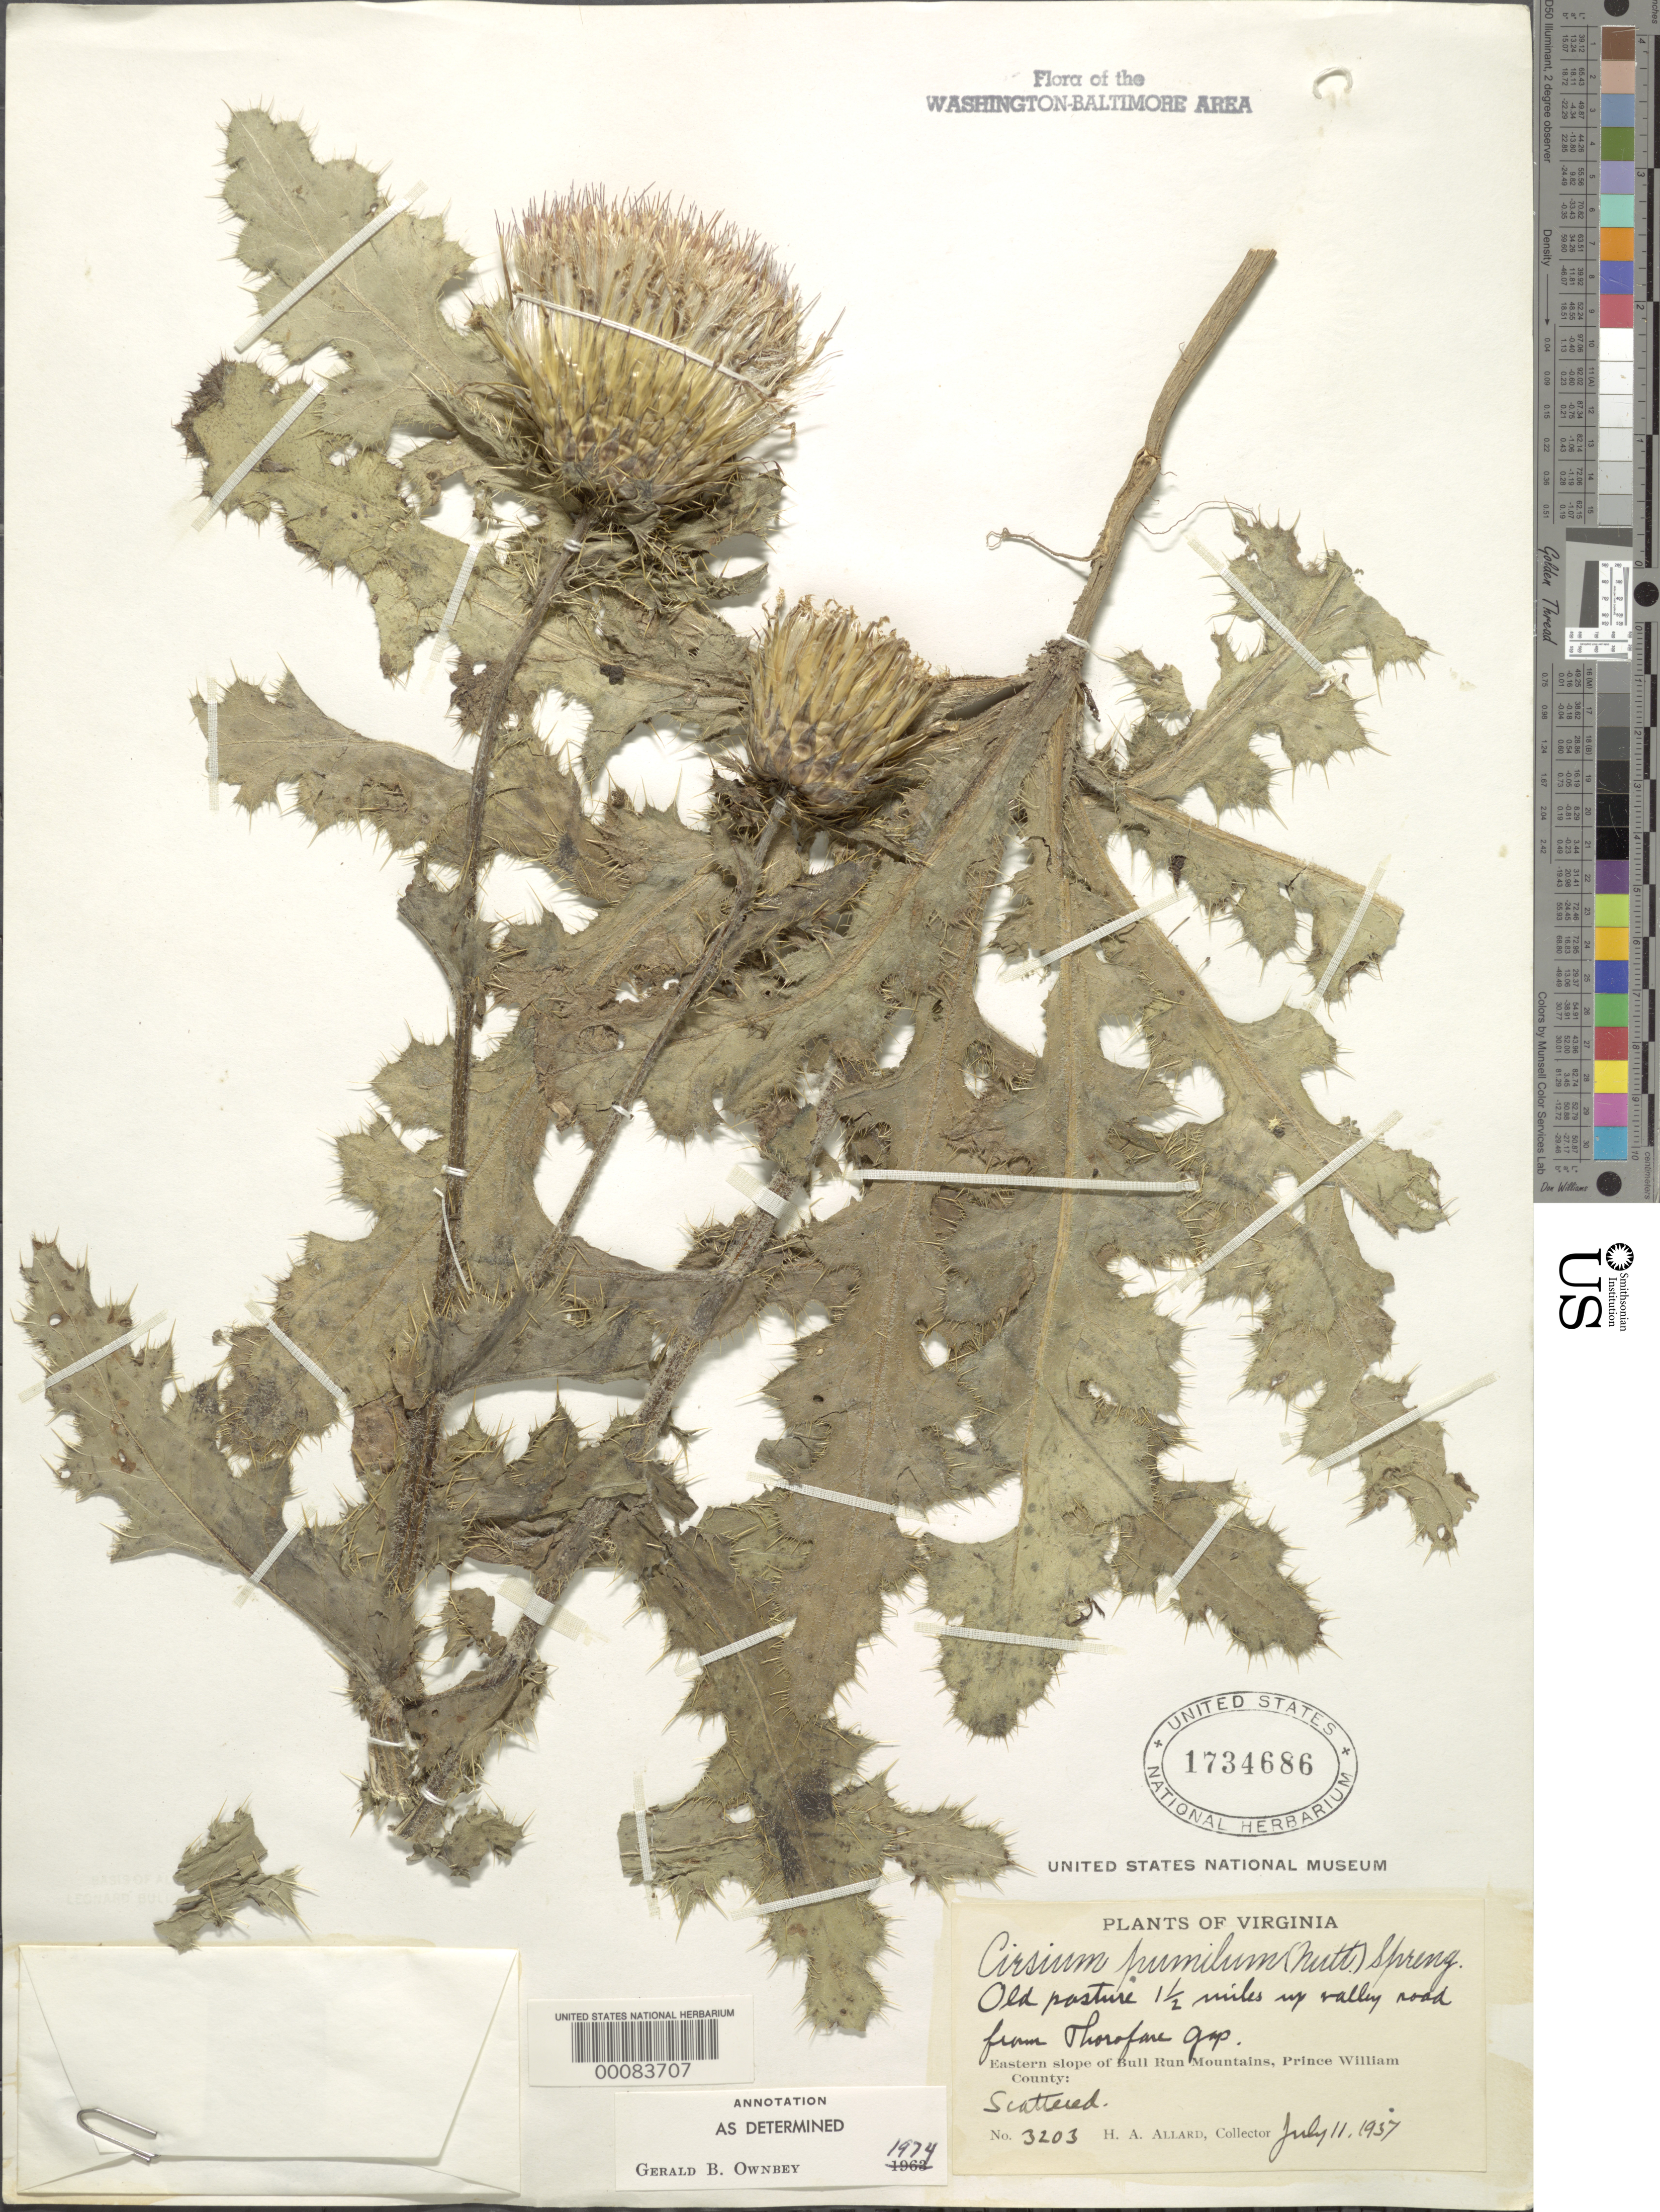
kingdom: Plantae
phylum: Tracheophyta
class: Magnoliopsida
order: Asterales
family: Asteraceae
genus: Cirsium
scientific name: Cirsium pumilum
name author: (Nutt.) Spreng.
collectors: H. A. Allard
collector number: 3203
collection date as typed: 11 Jul 1937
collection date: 1937-07-11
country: United States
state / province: Virginia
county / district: Prince William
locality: Near Thorofare Gap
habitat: Old pasture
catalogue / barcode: US 1734686